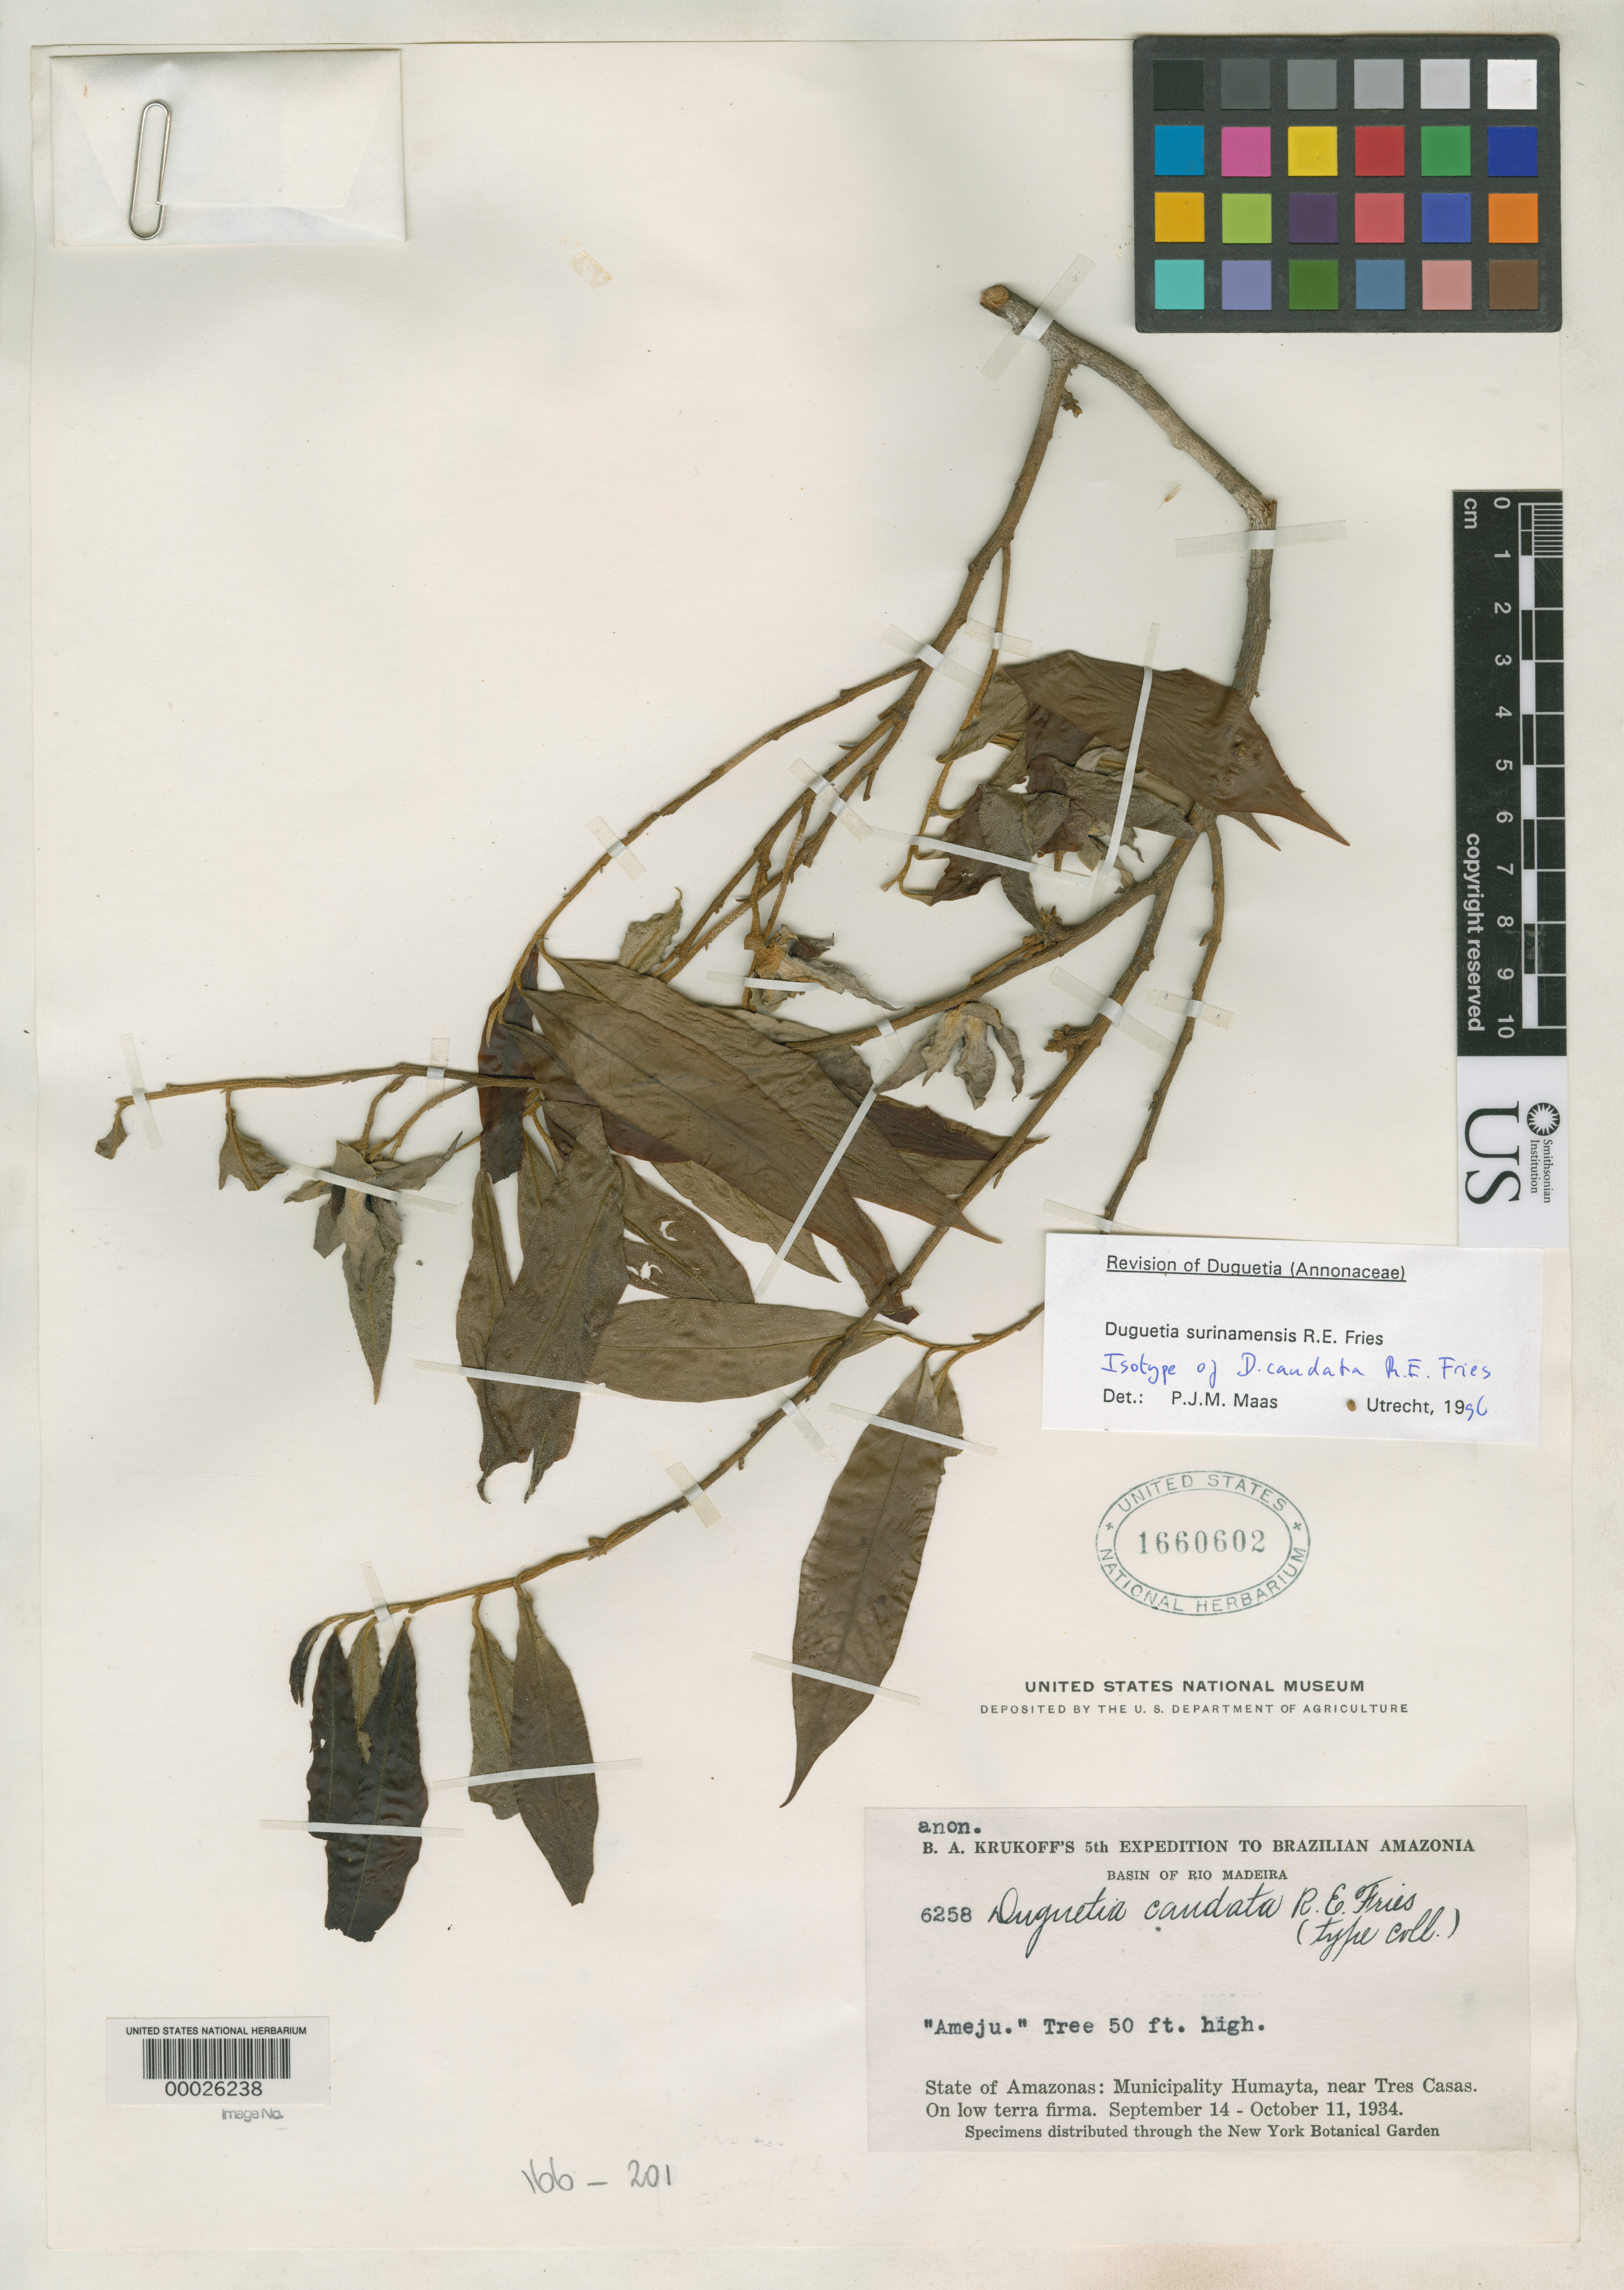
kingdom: Plantae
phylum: Tracheophyta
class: Magnoliopsida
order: Magnoliales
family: Annonaceae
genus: Duguetia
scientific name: Duguetia caudata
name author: R.E. Fr.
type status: Isotype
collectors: B. A. Krukoff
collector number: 6258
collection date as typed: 14 Sep 1934 to 11 Oct 1934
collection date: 1934-09-14/1934-10-11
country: Brazil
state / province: Amazonas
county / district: Humaitá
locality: Near Tres Casas, "Ameju".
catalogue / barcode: US 1660602